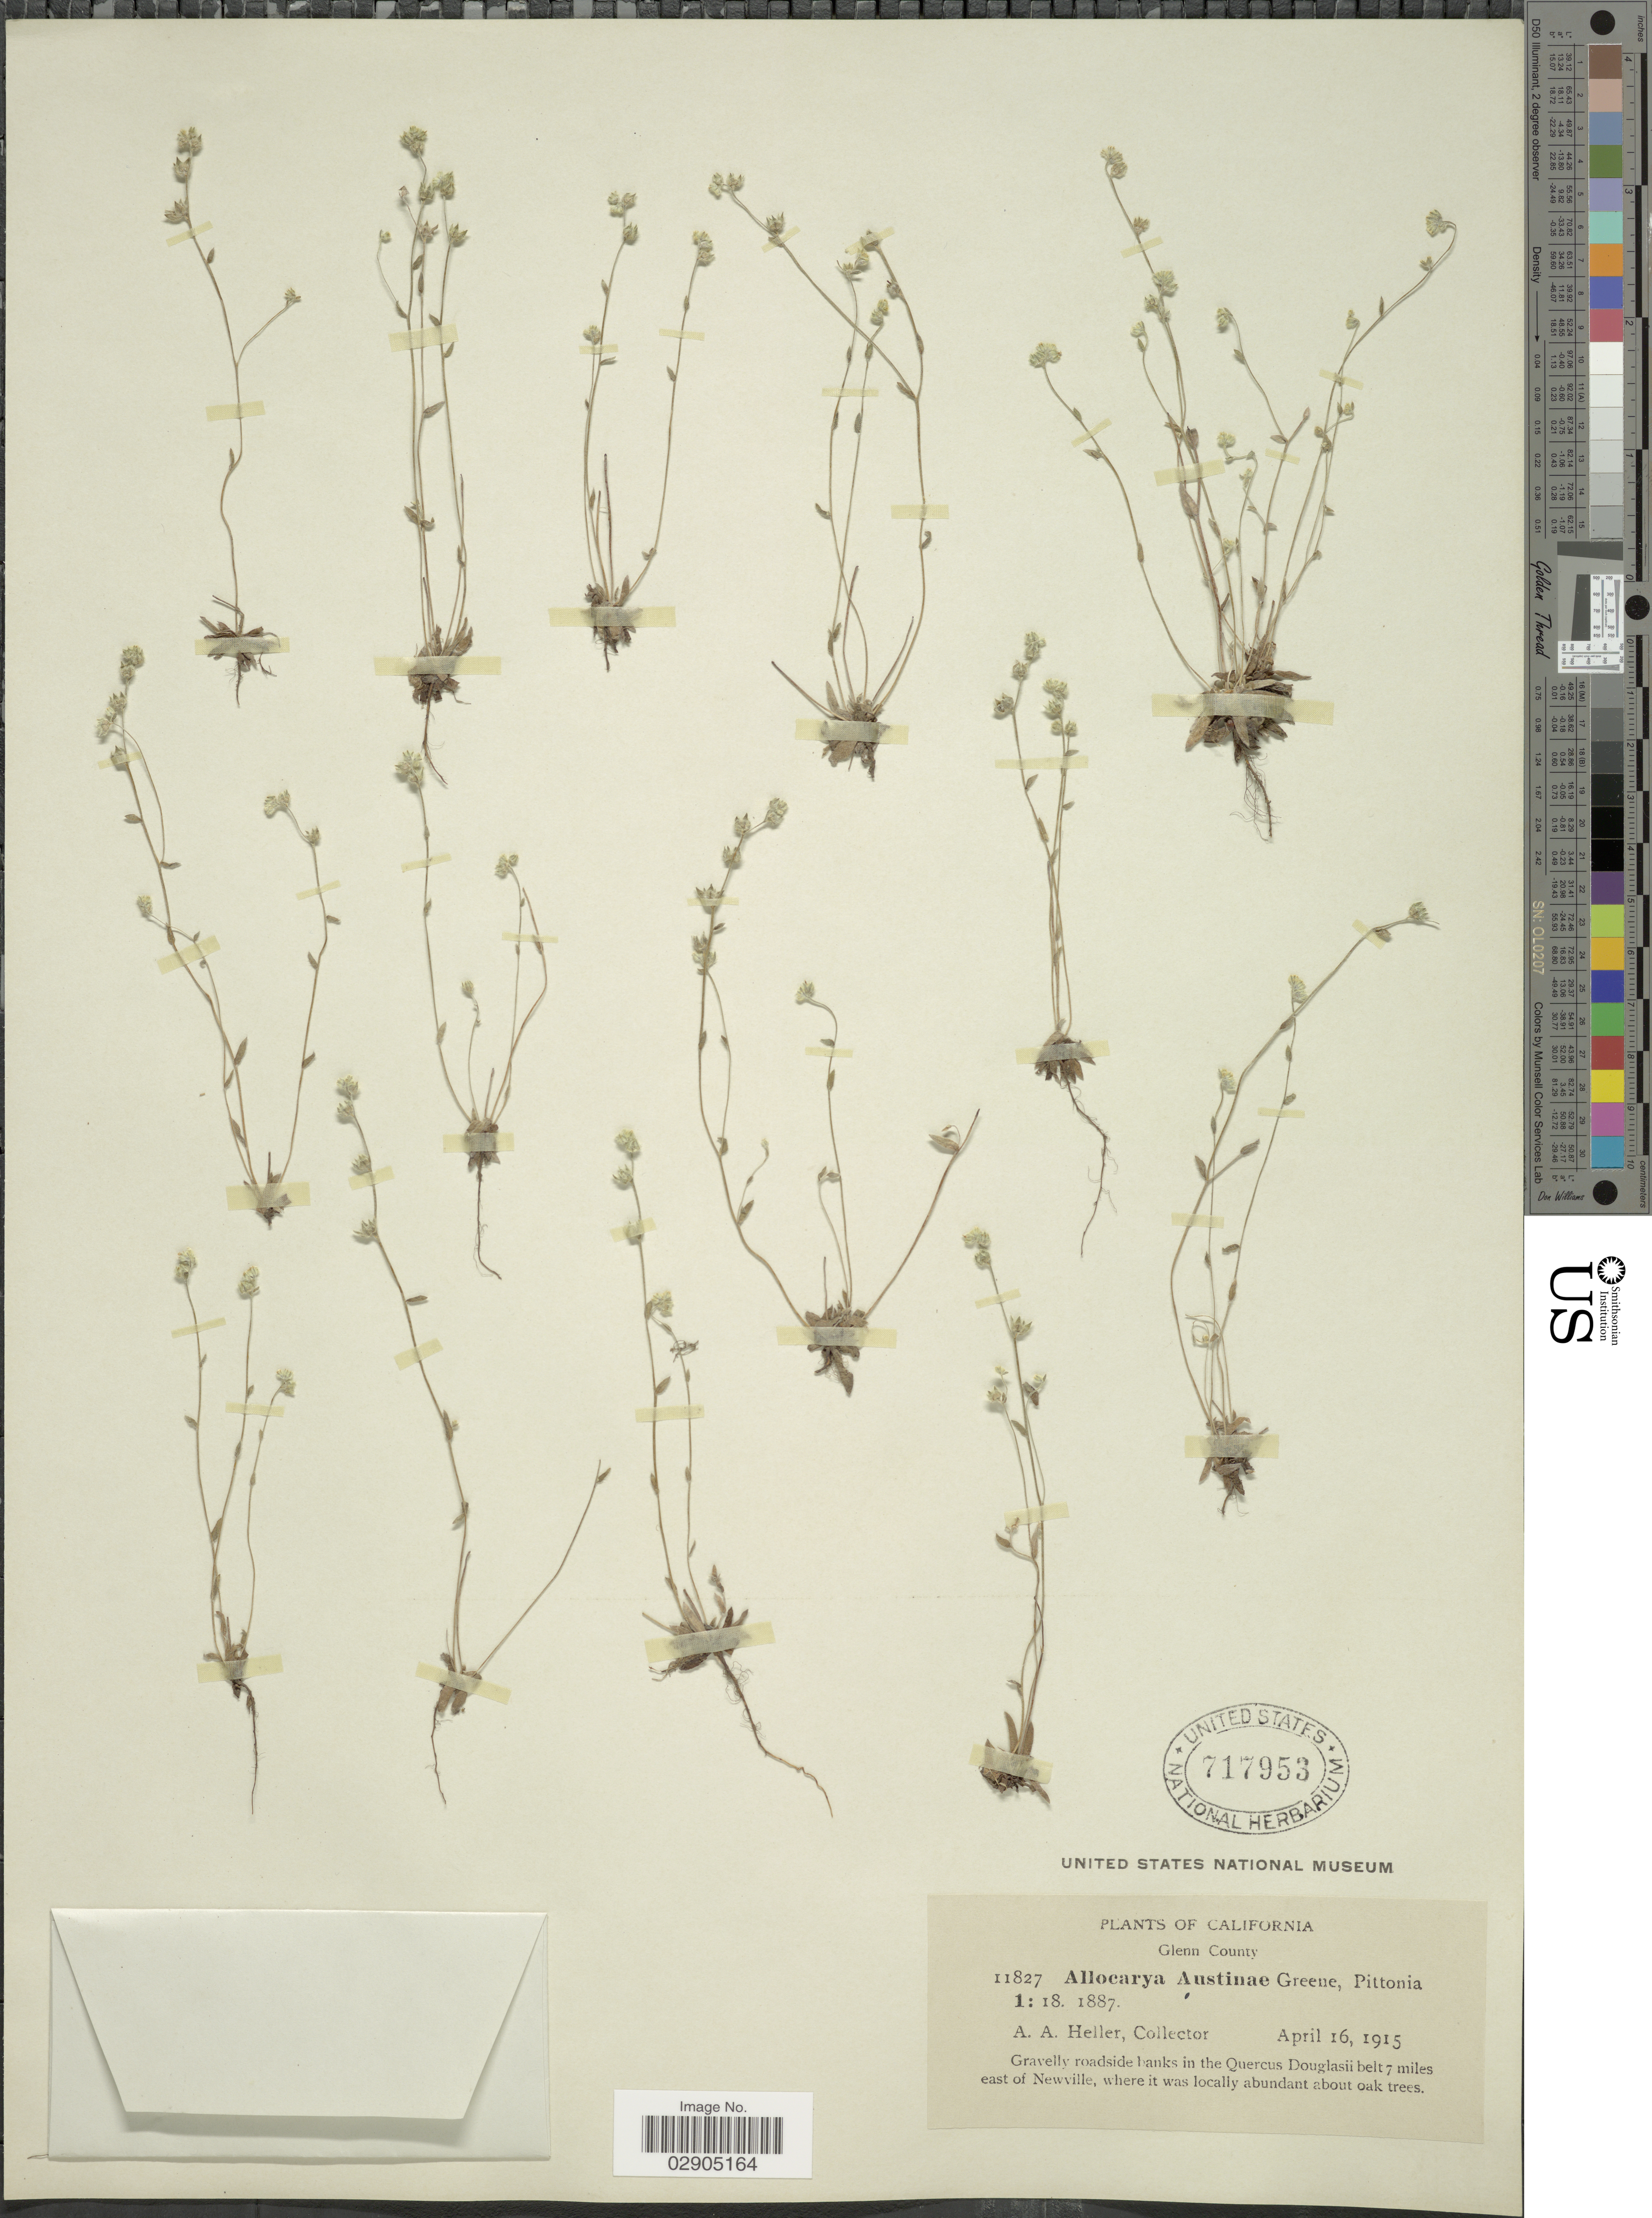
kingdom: Plantae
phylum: Tracheophyta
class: Magnoliopsida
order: Boraginales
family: Boraginaceae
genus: Allocarya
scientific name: Allocarya austinae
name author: S.W. Greene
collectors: A. A. Heller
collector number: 11827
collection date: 1915-04-16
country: United States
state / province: California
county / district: Glenn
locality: Glenn County. Gravelly roadside banks in the Quercus Douglasii belt 7 miles east of Newville.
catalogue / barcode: US 717953